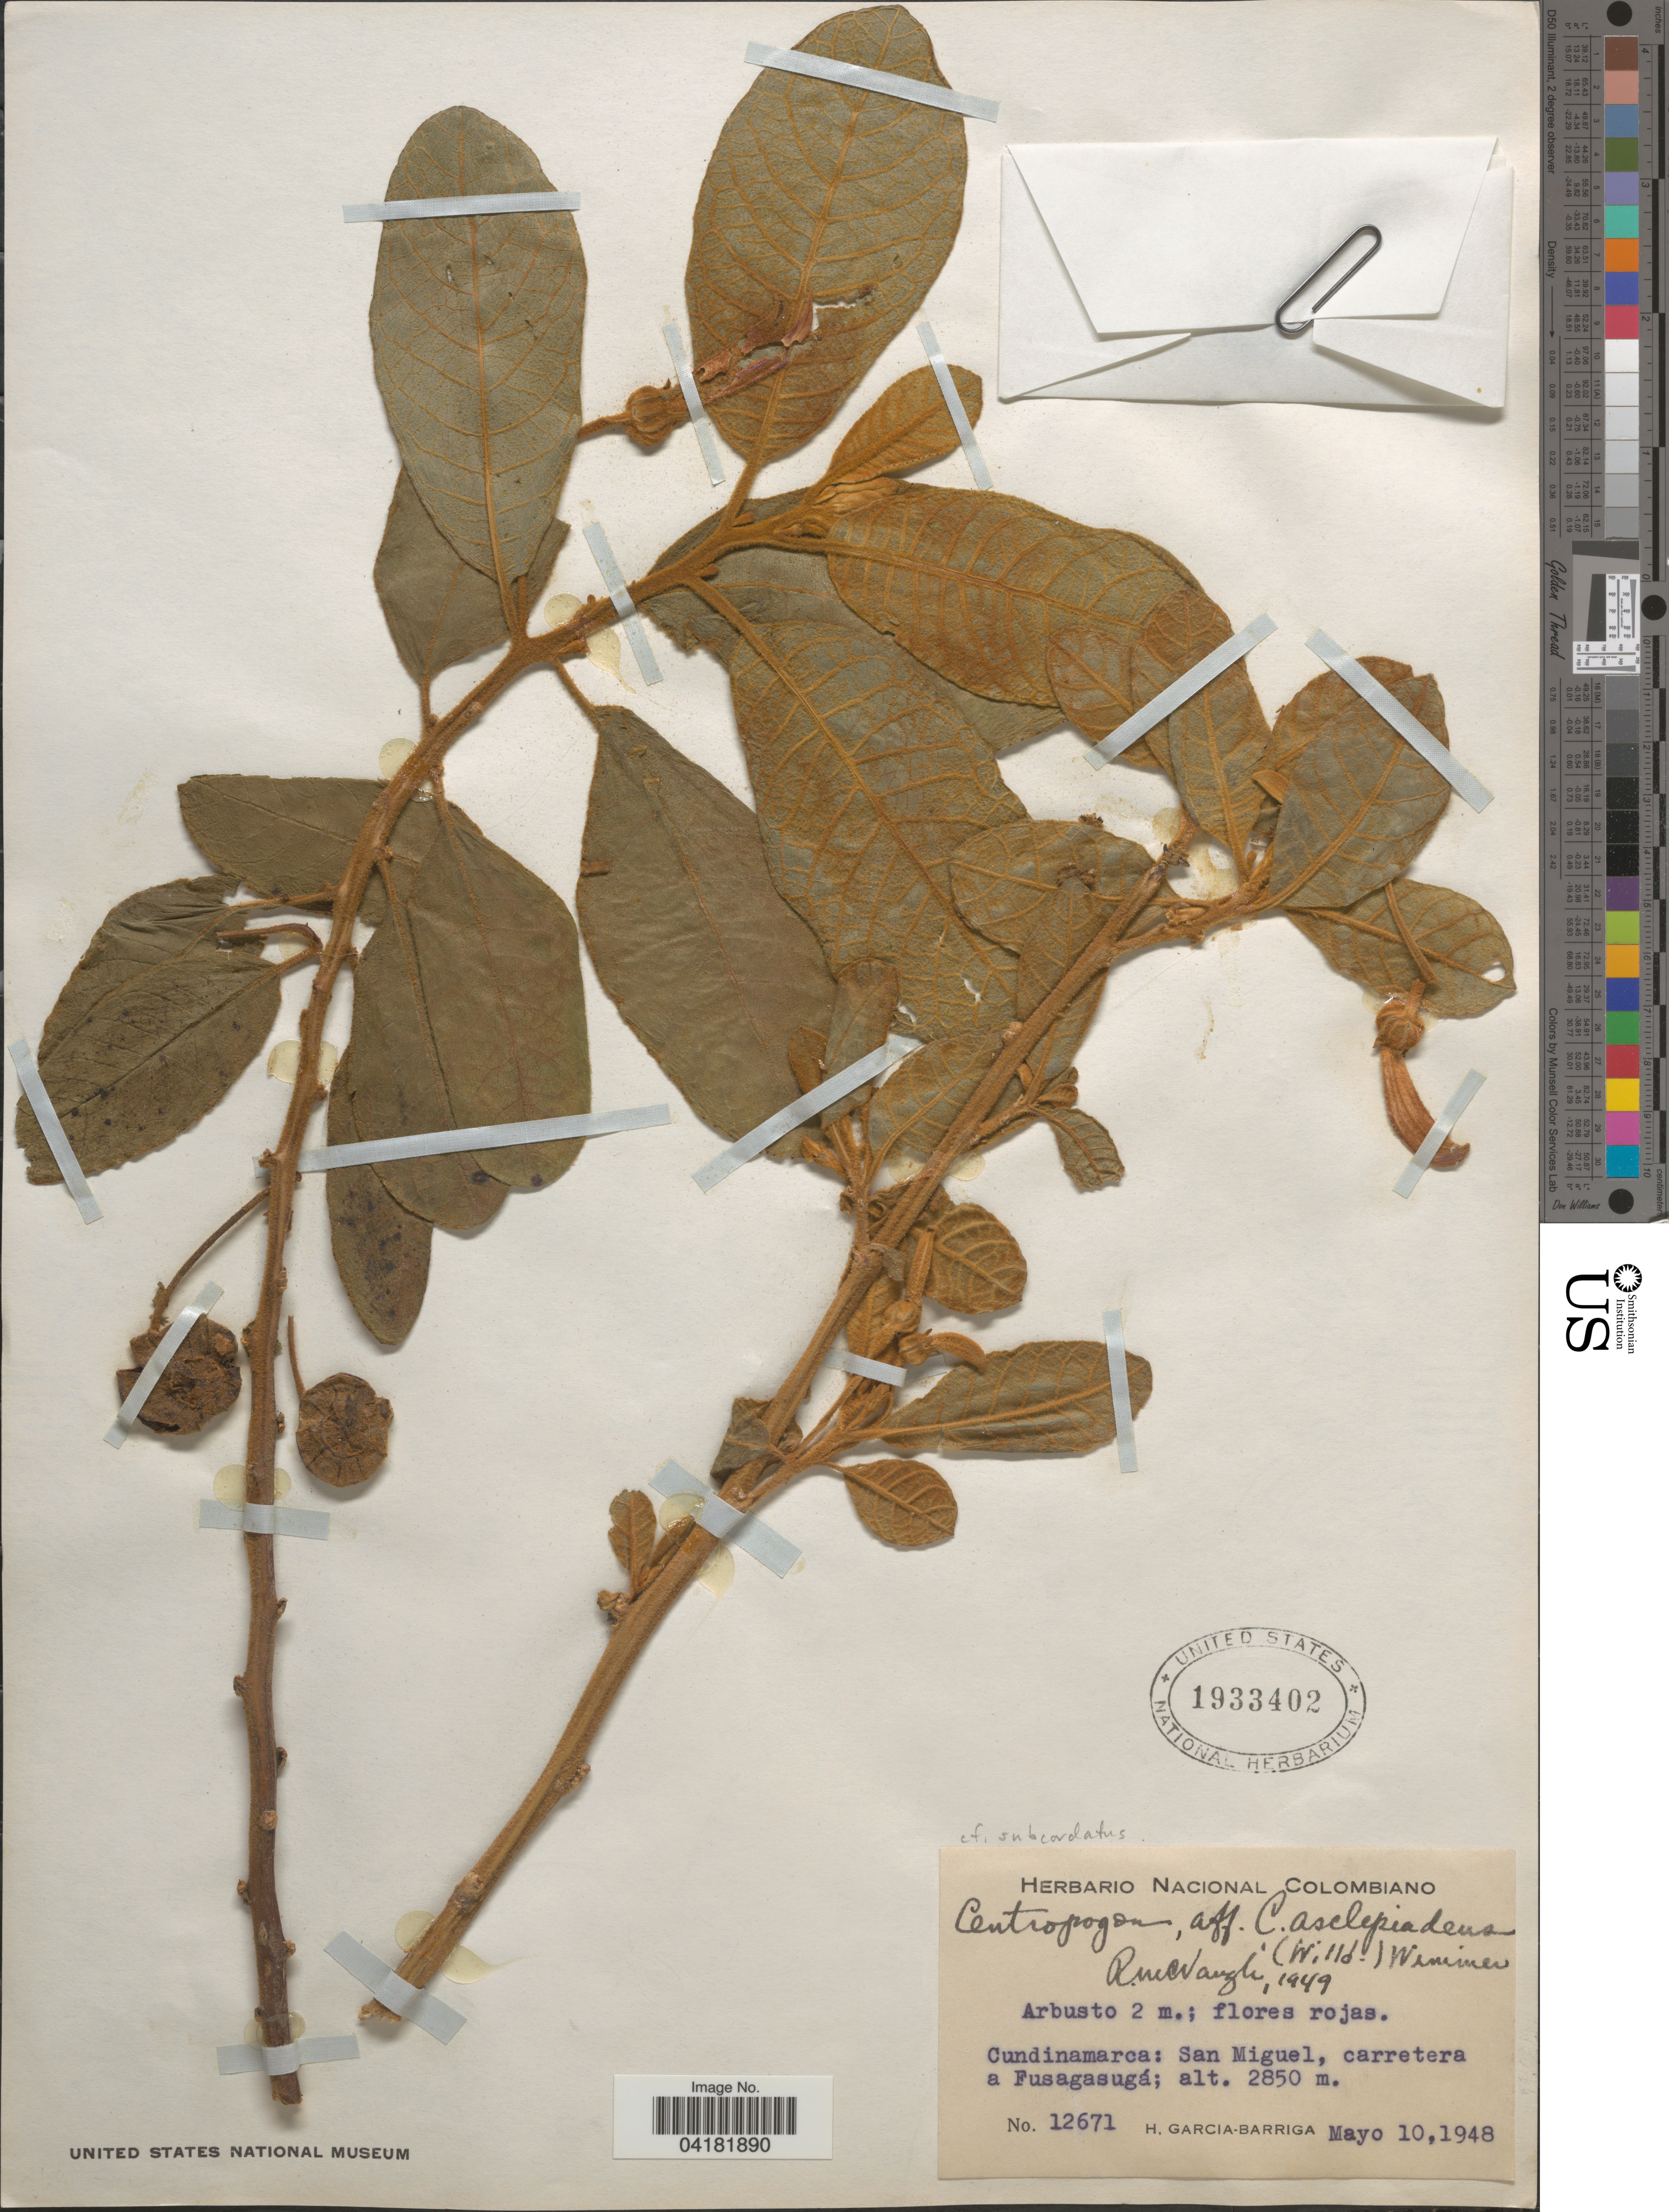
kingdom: Plantae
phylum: Tracheophyta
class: Magnoliopsida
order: Asterales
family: Campanulaceae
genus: Centropogon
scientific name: Centropogon asclepiadeus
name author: (Willd. ex Schult.) E. Wimm.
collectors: H. García Barriga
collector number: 12671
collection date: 1948-05-10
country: Colombia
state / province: Cundinamarca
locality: San Miguel, carretera a Fusagasugá.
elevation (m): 2850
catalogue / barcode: US 1933402